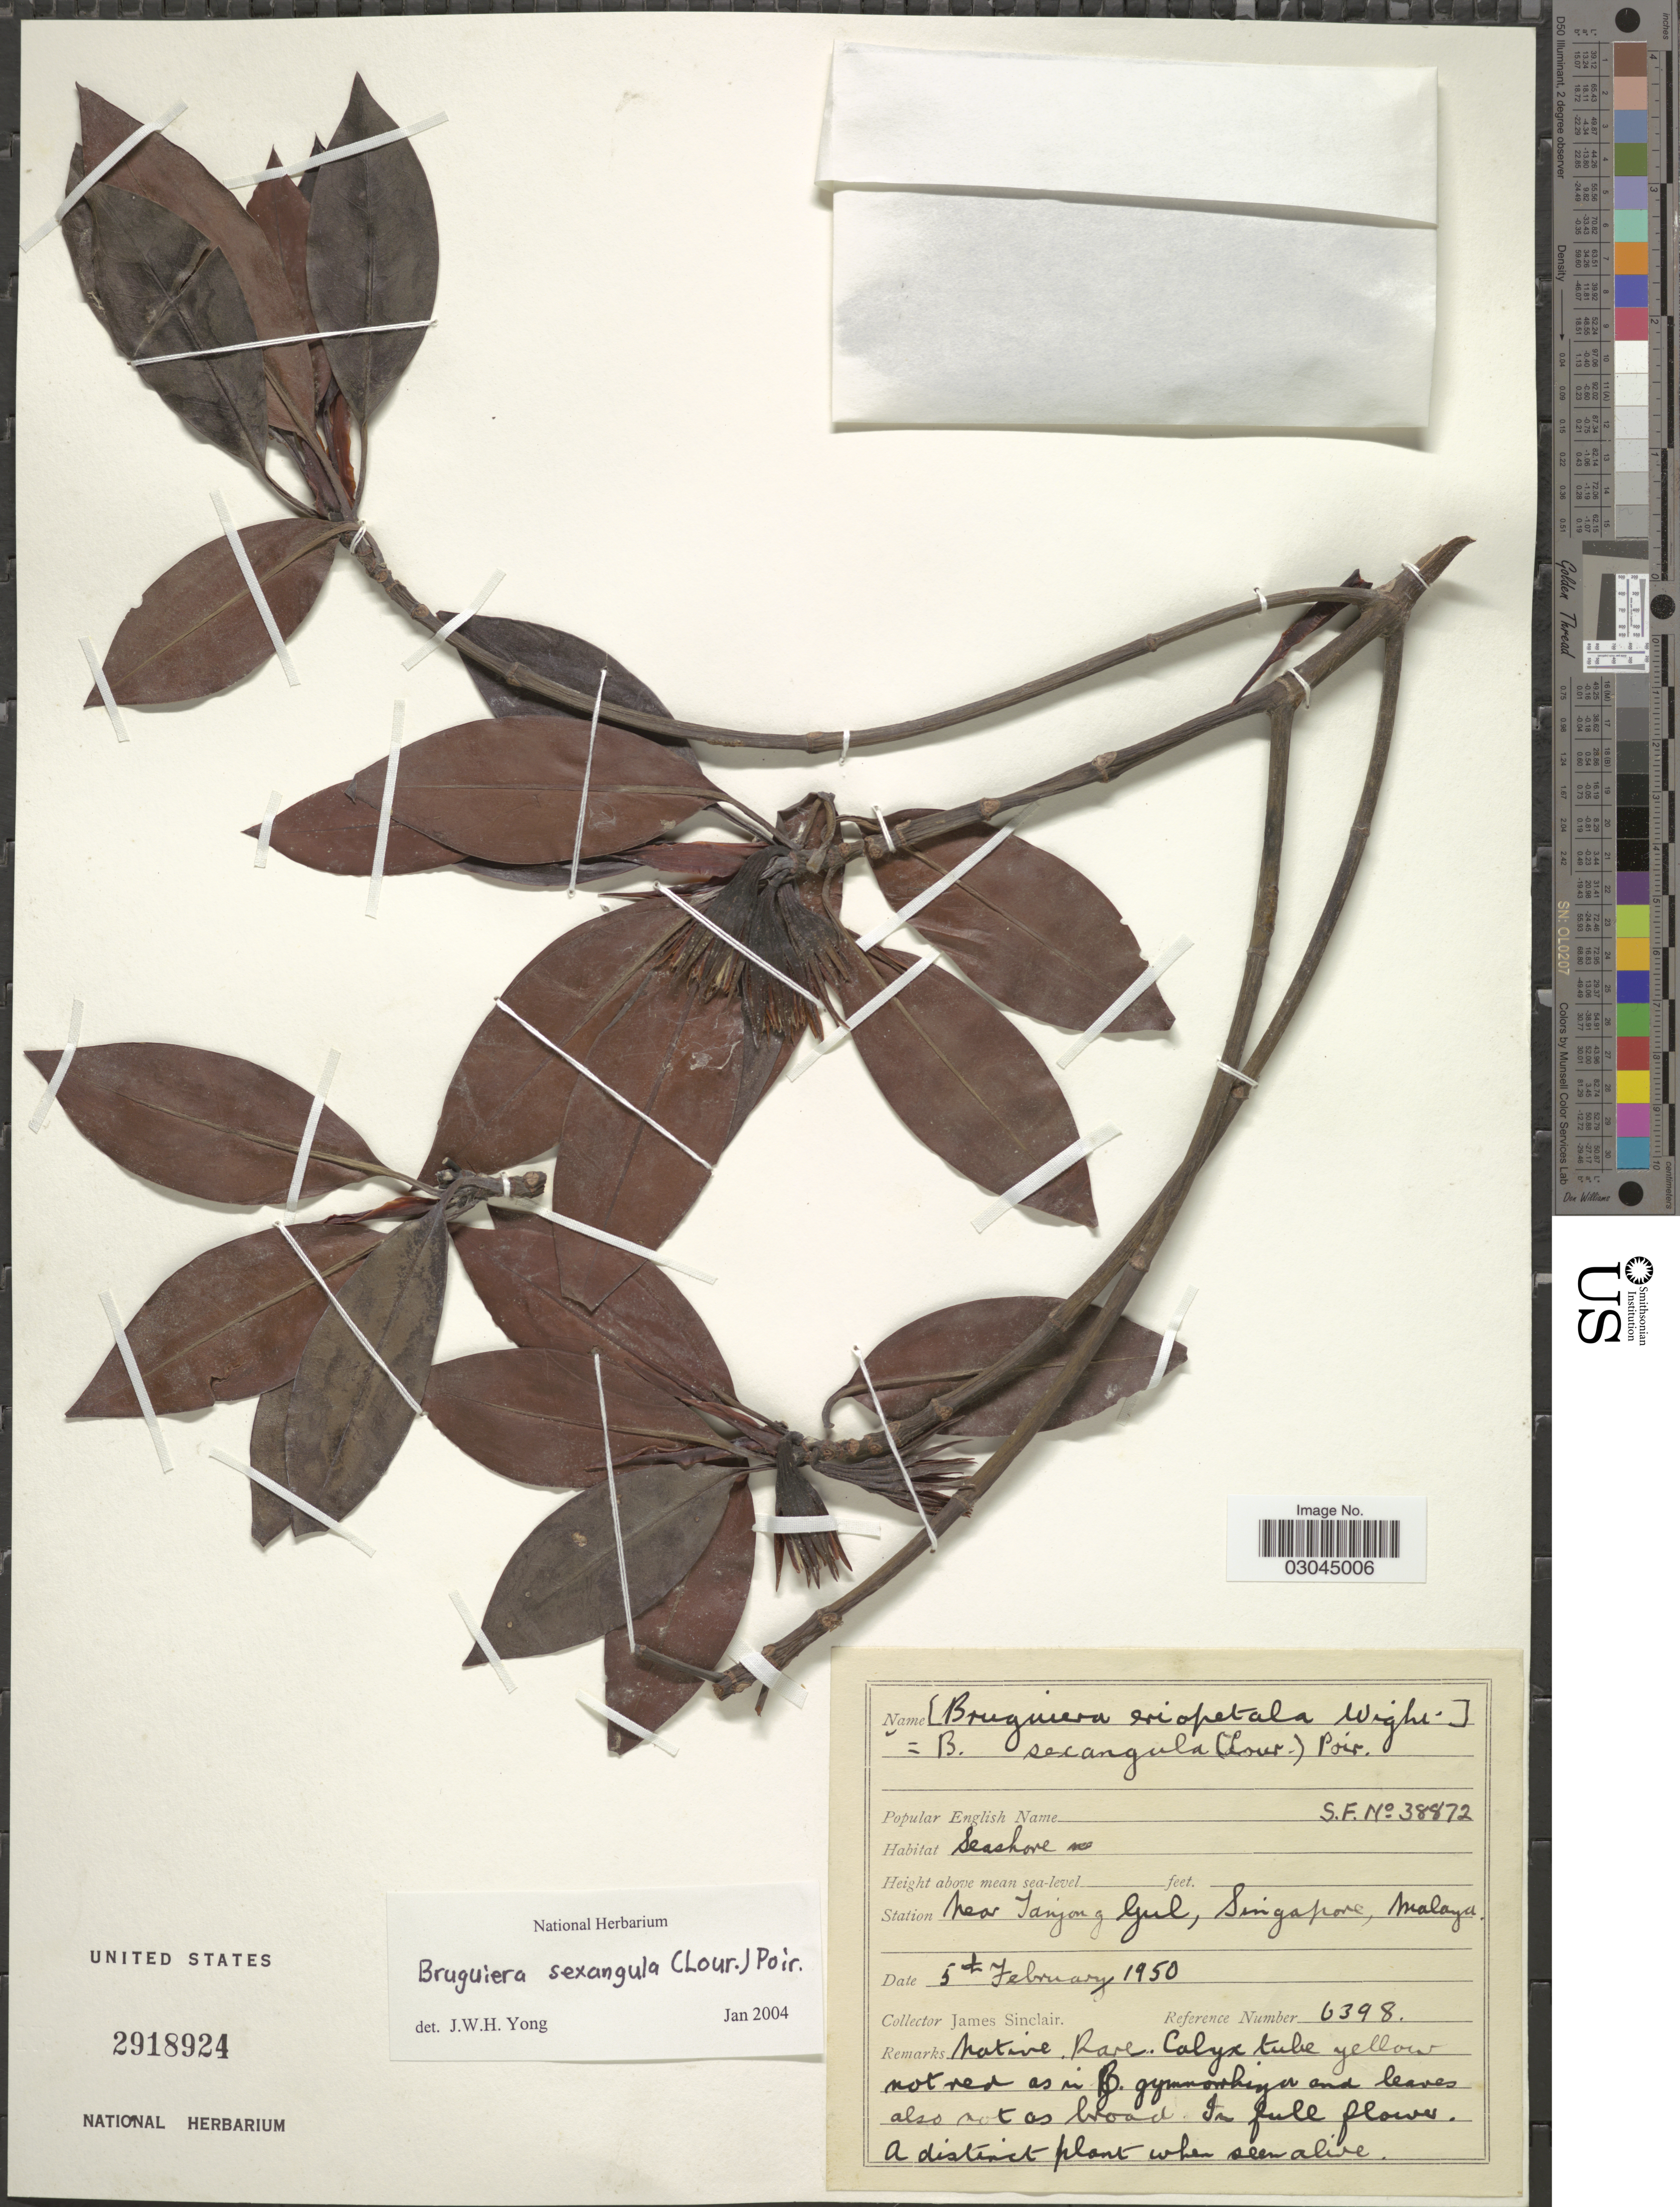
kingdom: Plantae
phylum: Tracheophyta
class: Magnoliopsida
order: Malpighiales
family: Rhizophoraceae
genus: Bruguiera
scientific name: Bruguiera sexangula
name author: (Lour.) Poir.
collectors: J. Sinclair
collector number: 6398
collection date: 1950-02-05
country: Singapore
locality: Station near Tanjong Gul, Singapore, Malaya.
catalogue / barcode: US 2918924